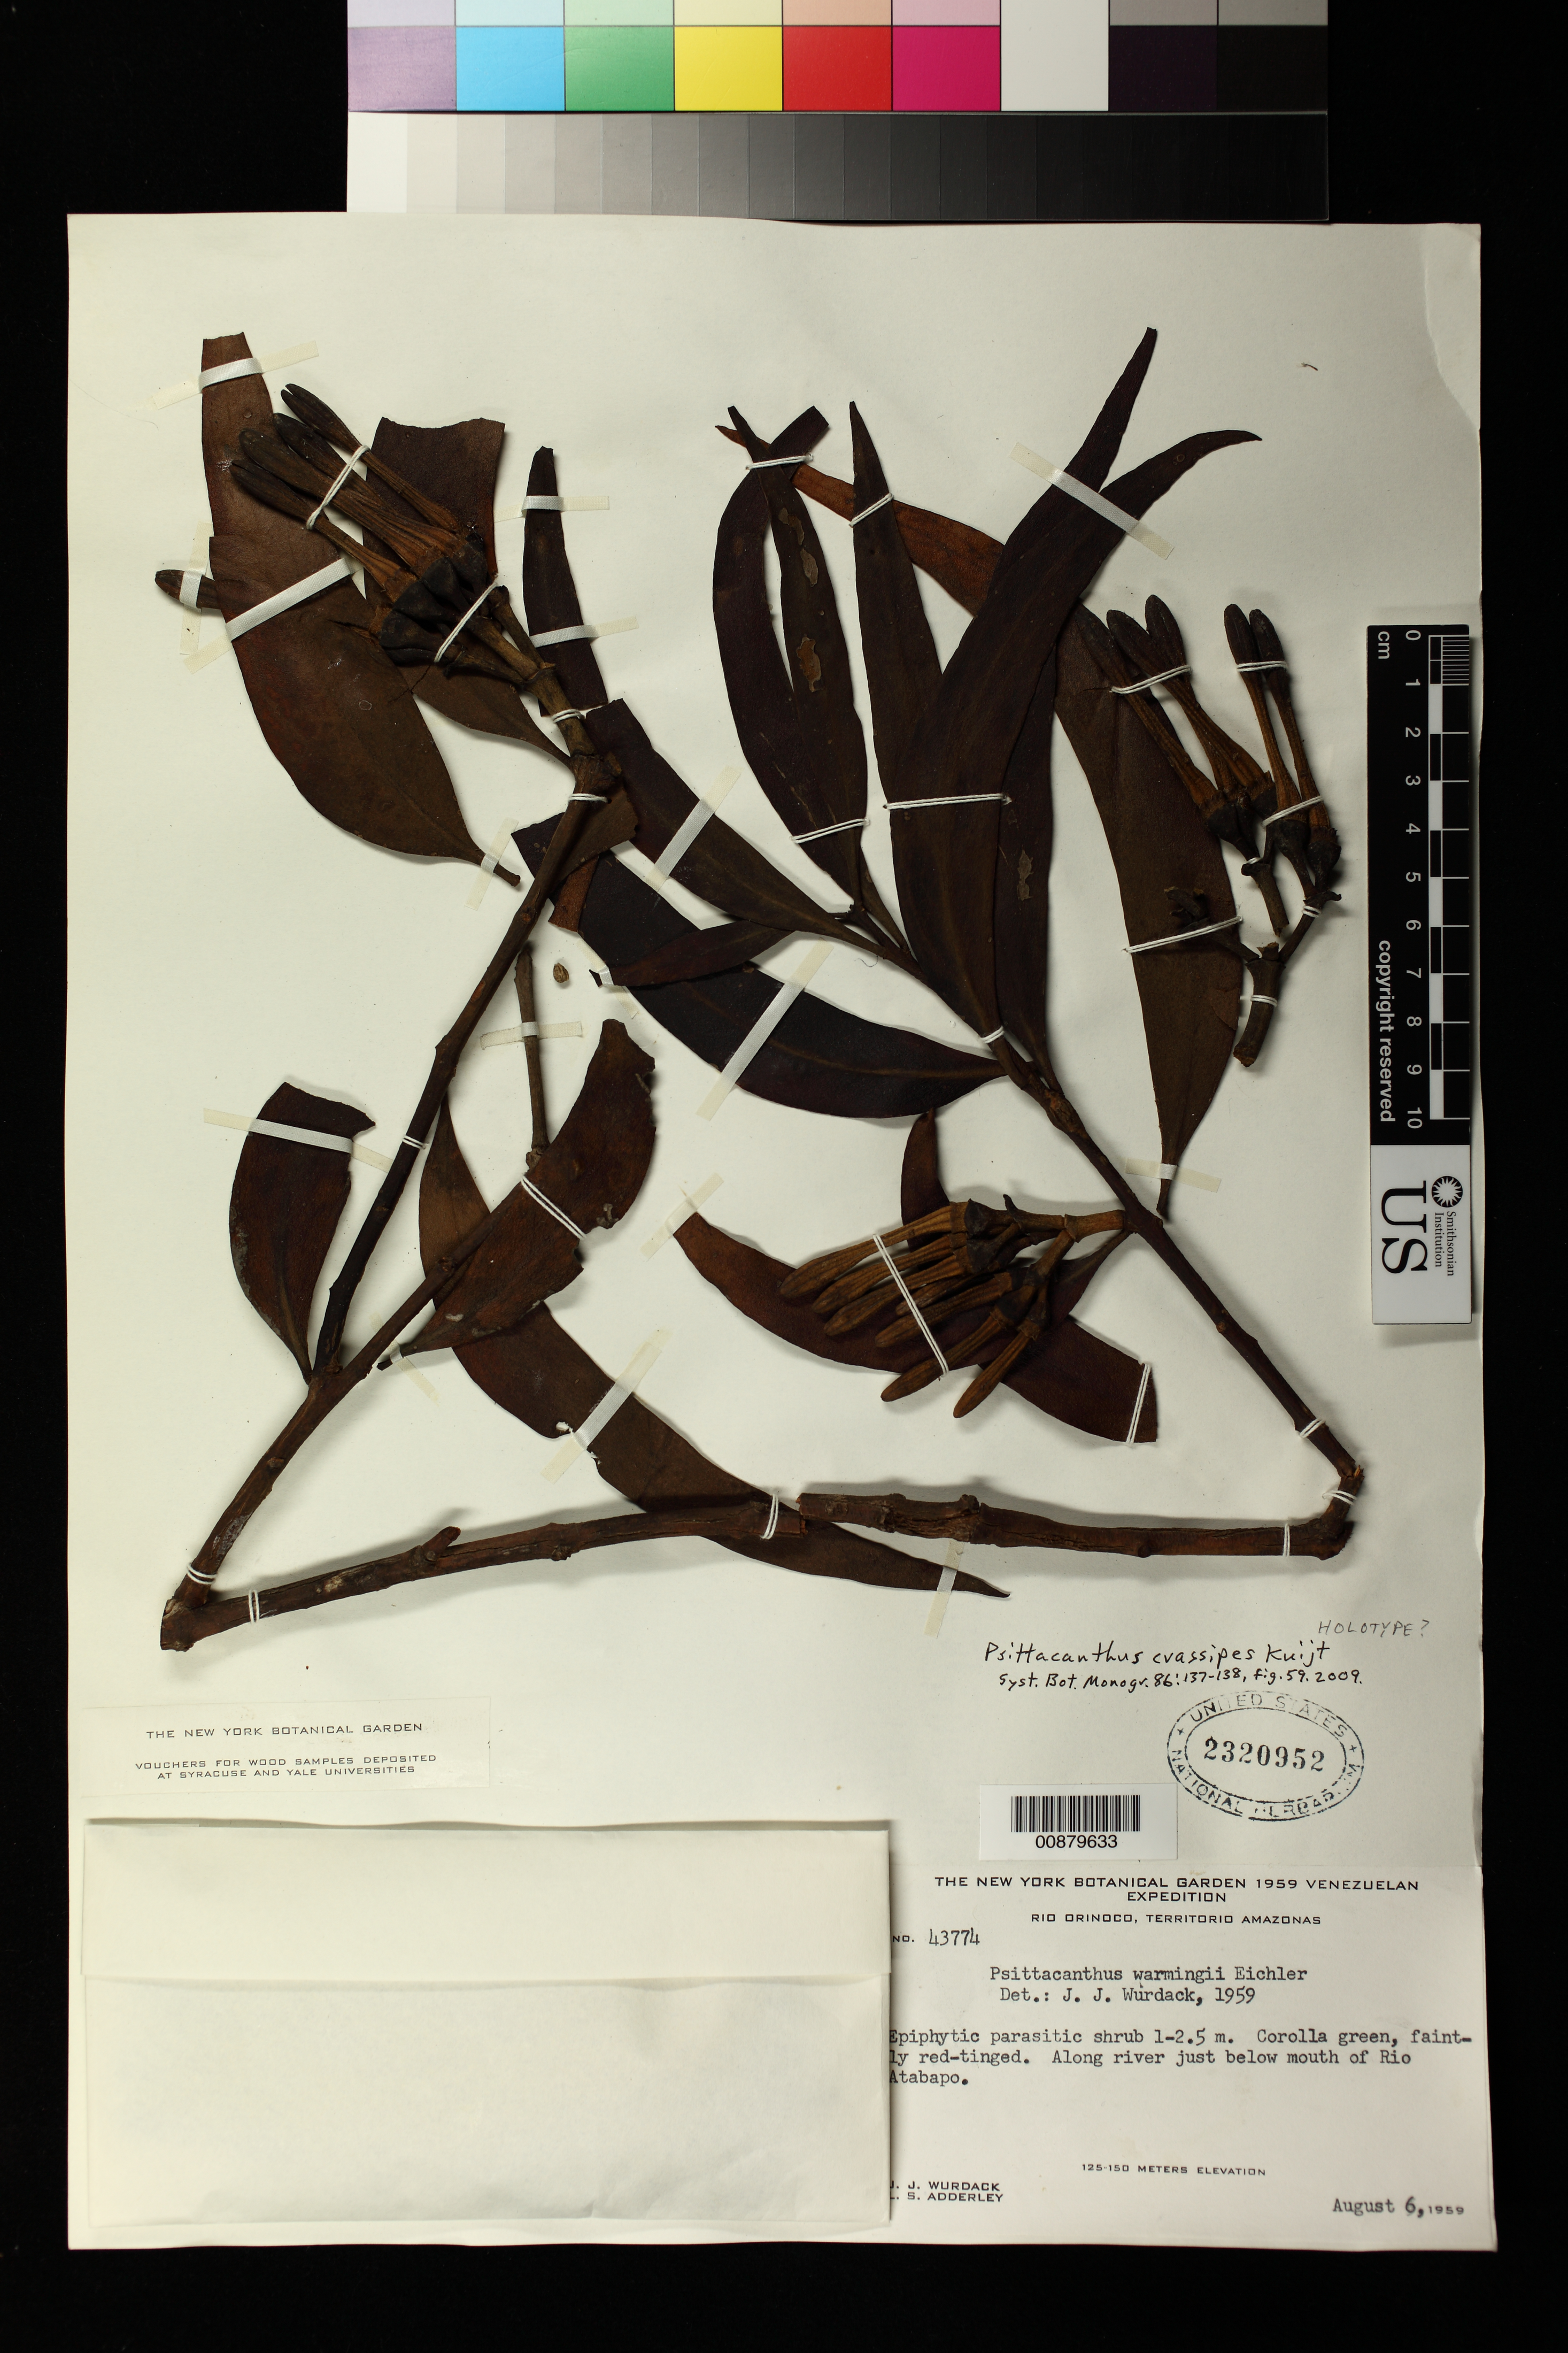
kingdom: Plantae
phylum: Tracheophyta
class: Magnoliopsida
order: Santalales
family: Loranthaceae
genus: Psittacanthus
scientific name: Psittacanthus crassipes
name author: Kuijt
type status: Holotype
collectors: J. J. Wurdack & L. S. Adderley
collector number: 43774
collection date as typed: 6-Aug-59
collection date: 1959-08-06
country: Venezuela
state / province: Amazonas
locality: Río Orinoco, Río Atabapo, just below mouth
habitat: Along river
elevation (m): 125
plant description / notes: Not annotated by Kuijt (S.F. Smith script on sheet) but presumably the holotype as cited in protologue; no other duplicate of this collection has been found at US.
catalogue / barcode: US 2320952